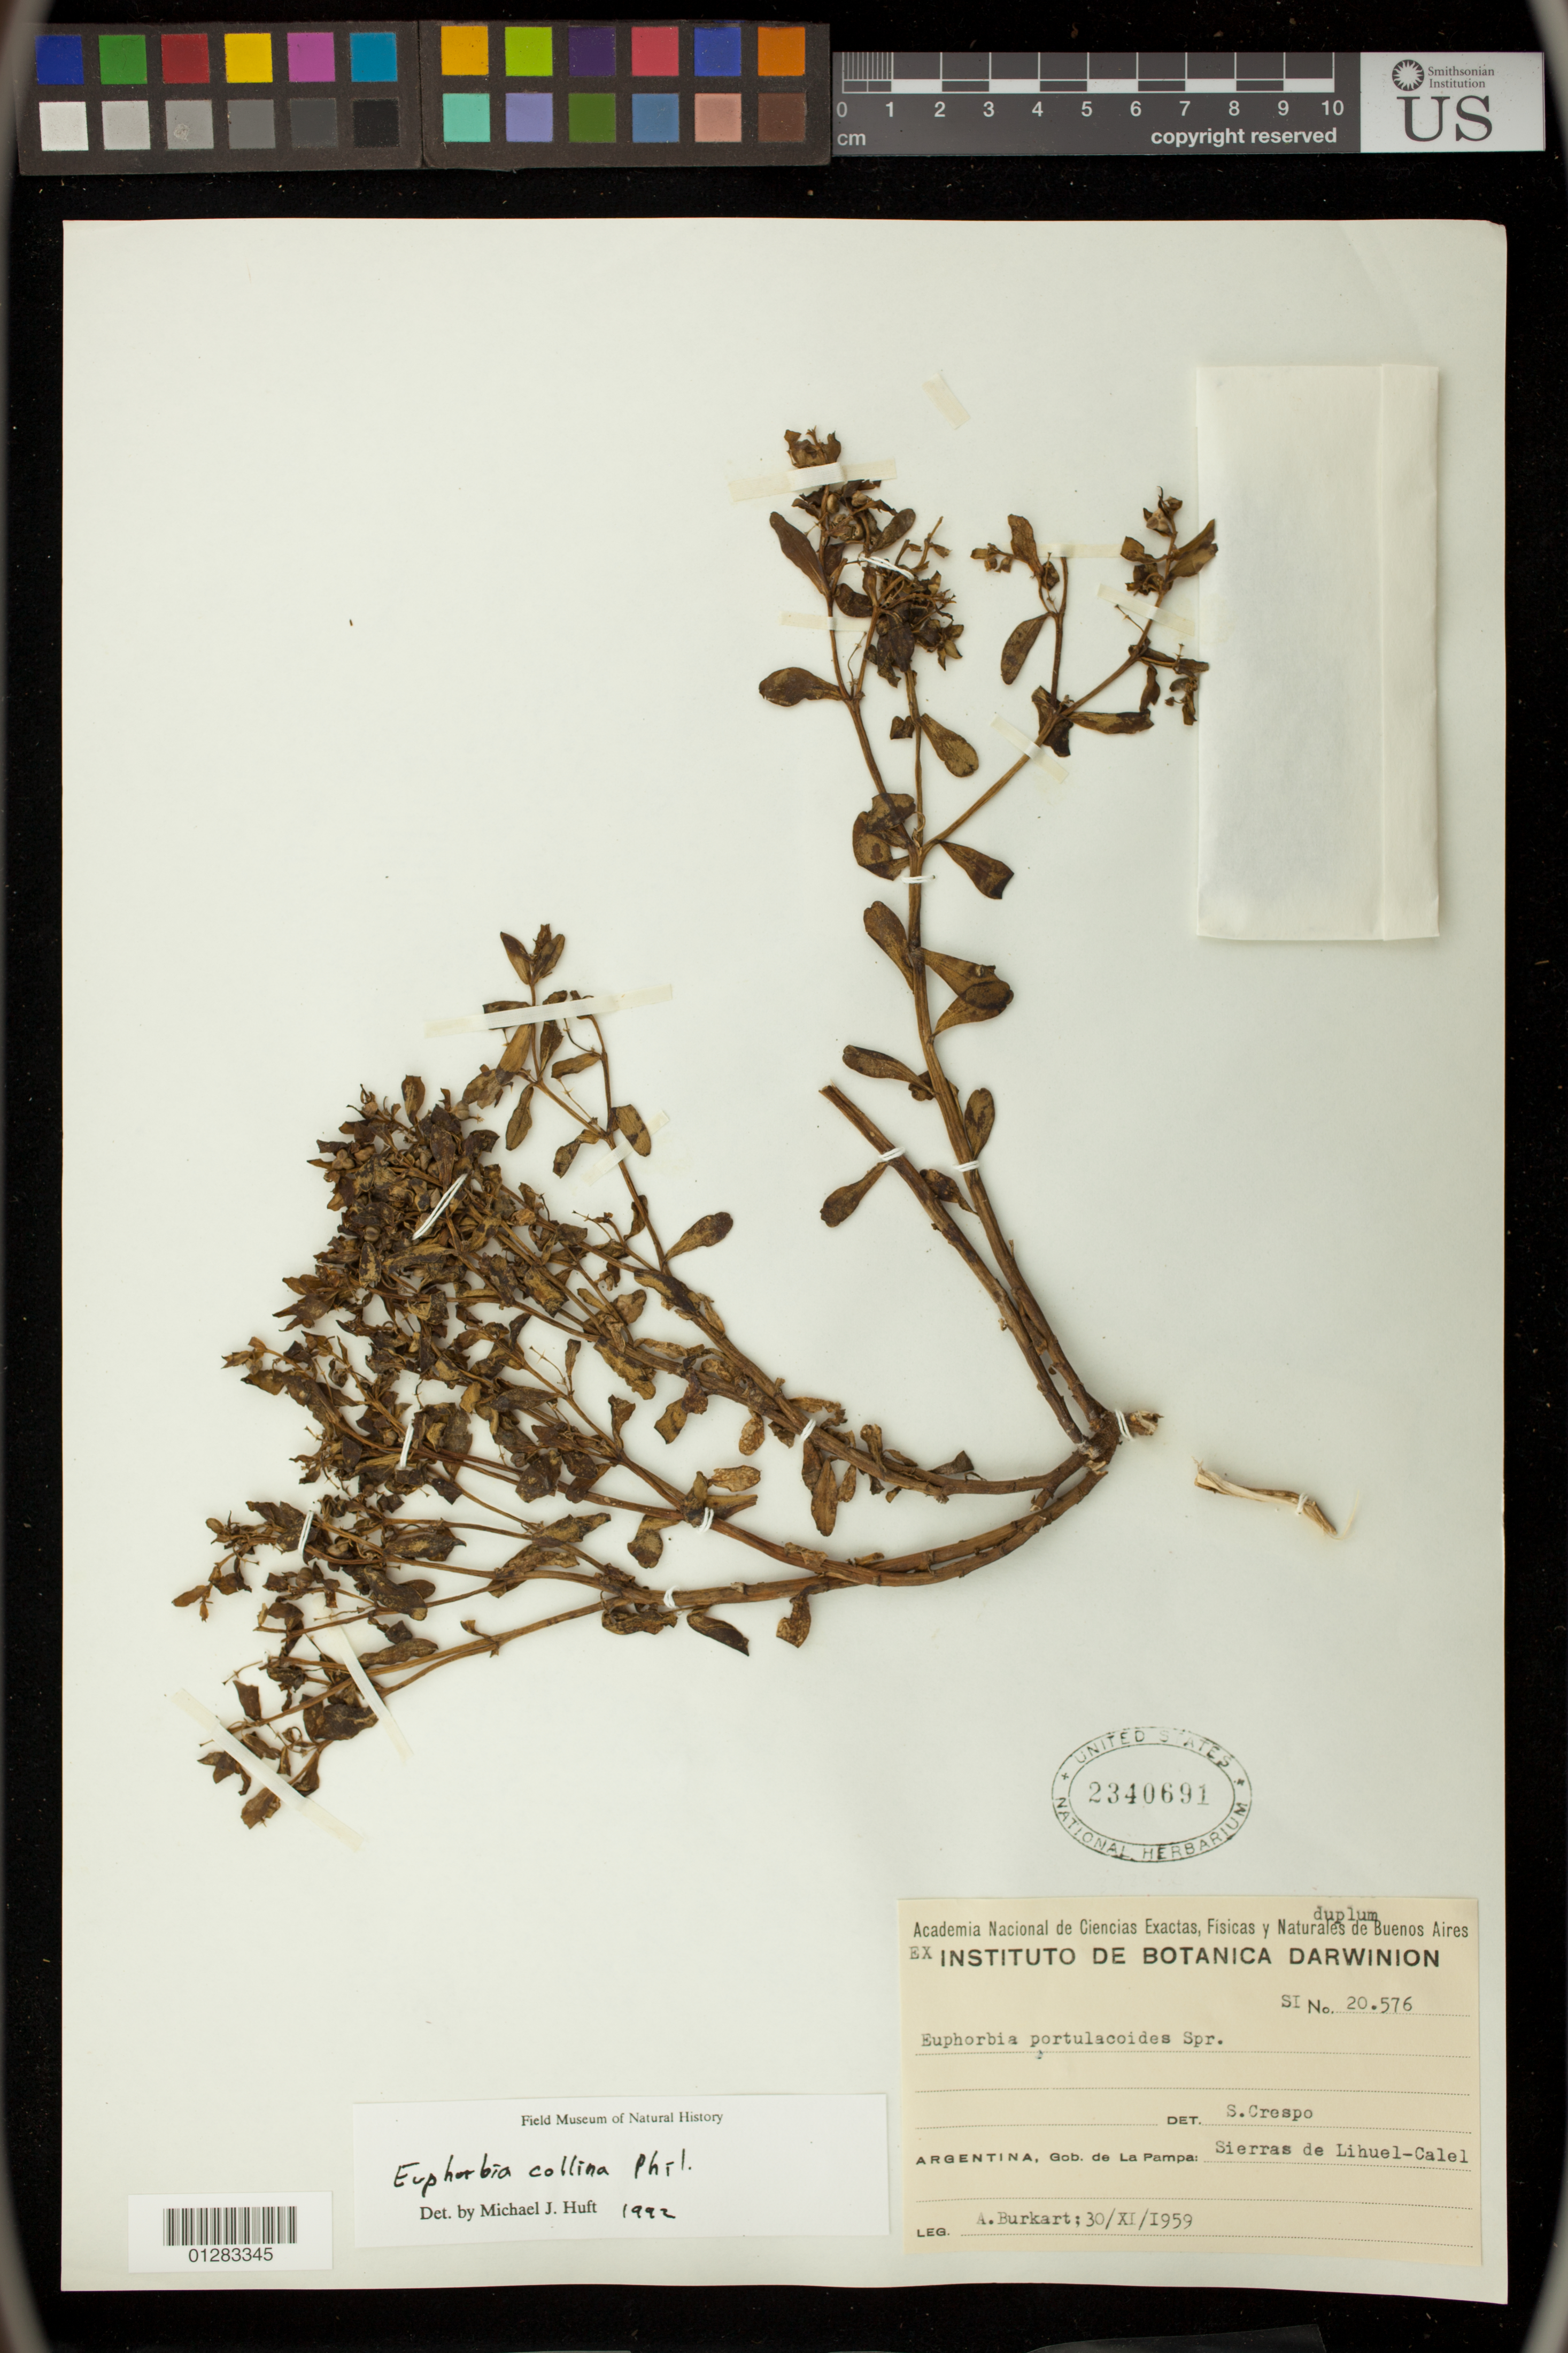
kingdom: Plantae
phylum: Tracheophyta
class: Magnoliopsida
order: Malpighiales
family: Euphorbiaceae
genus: Euphorbia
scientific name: Euphorbia collina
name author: Brandegee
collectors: A. E. Burkart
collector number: SI No. 20.576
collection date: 1959-11-30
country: Argentina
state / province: La Pampa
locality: Sierras de Lihuel-Calel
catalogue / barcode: US 2340691